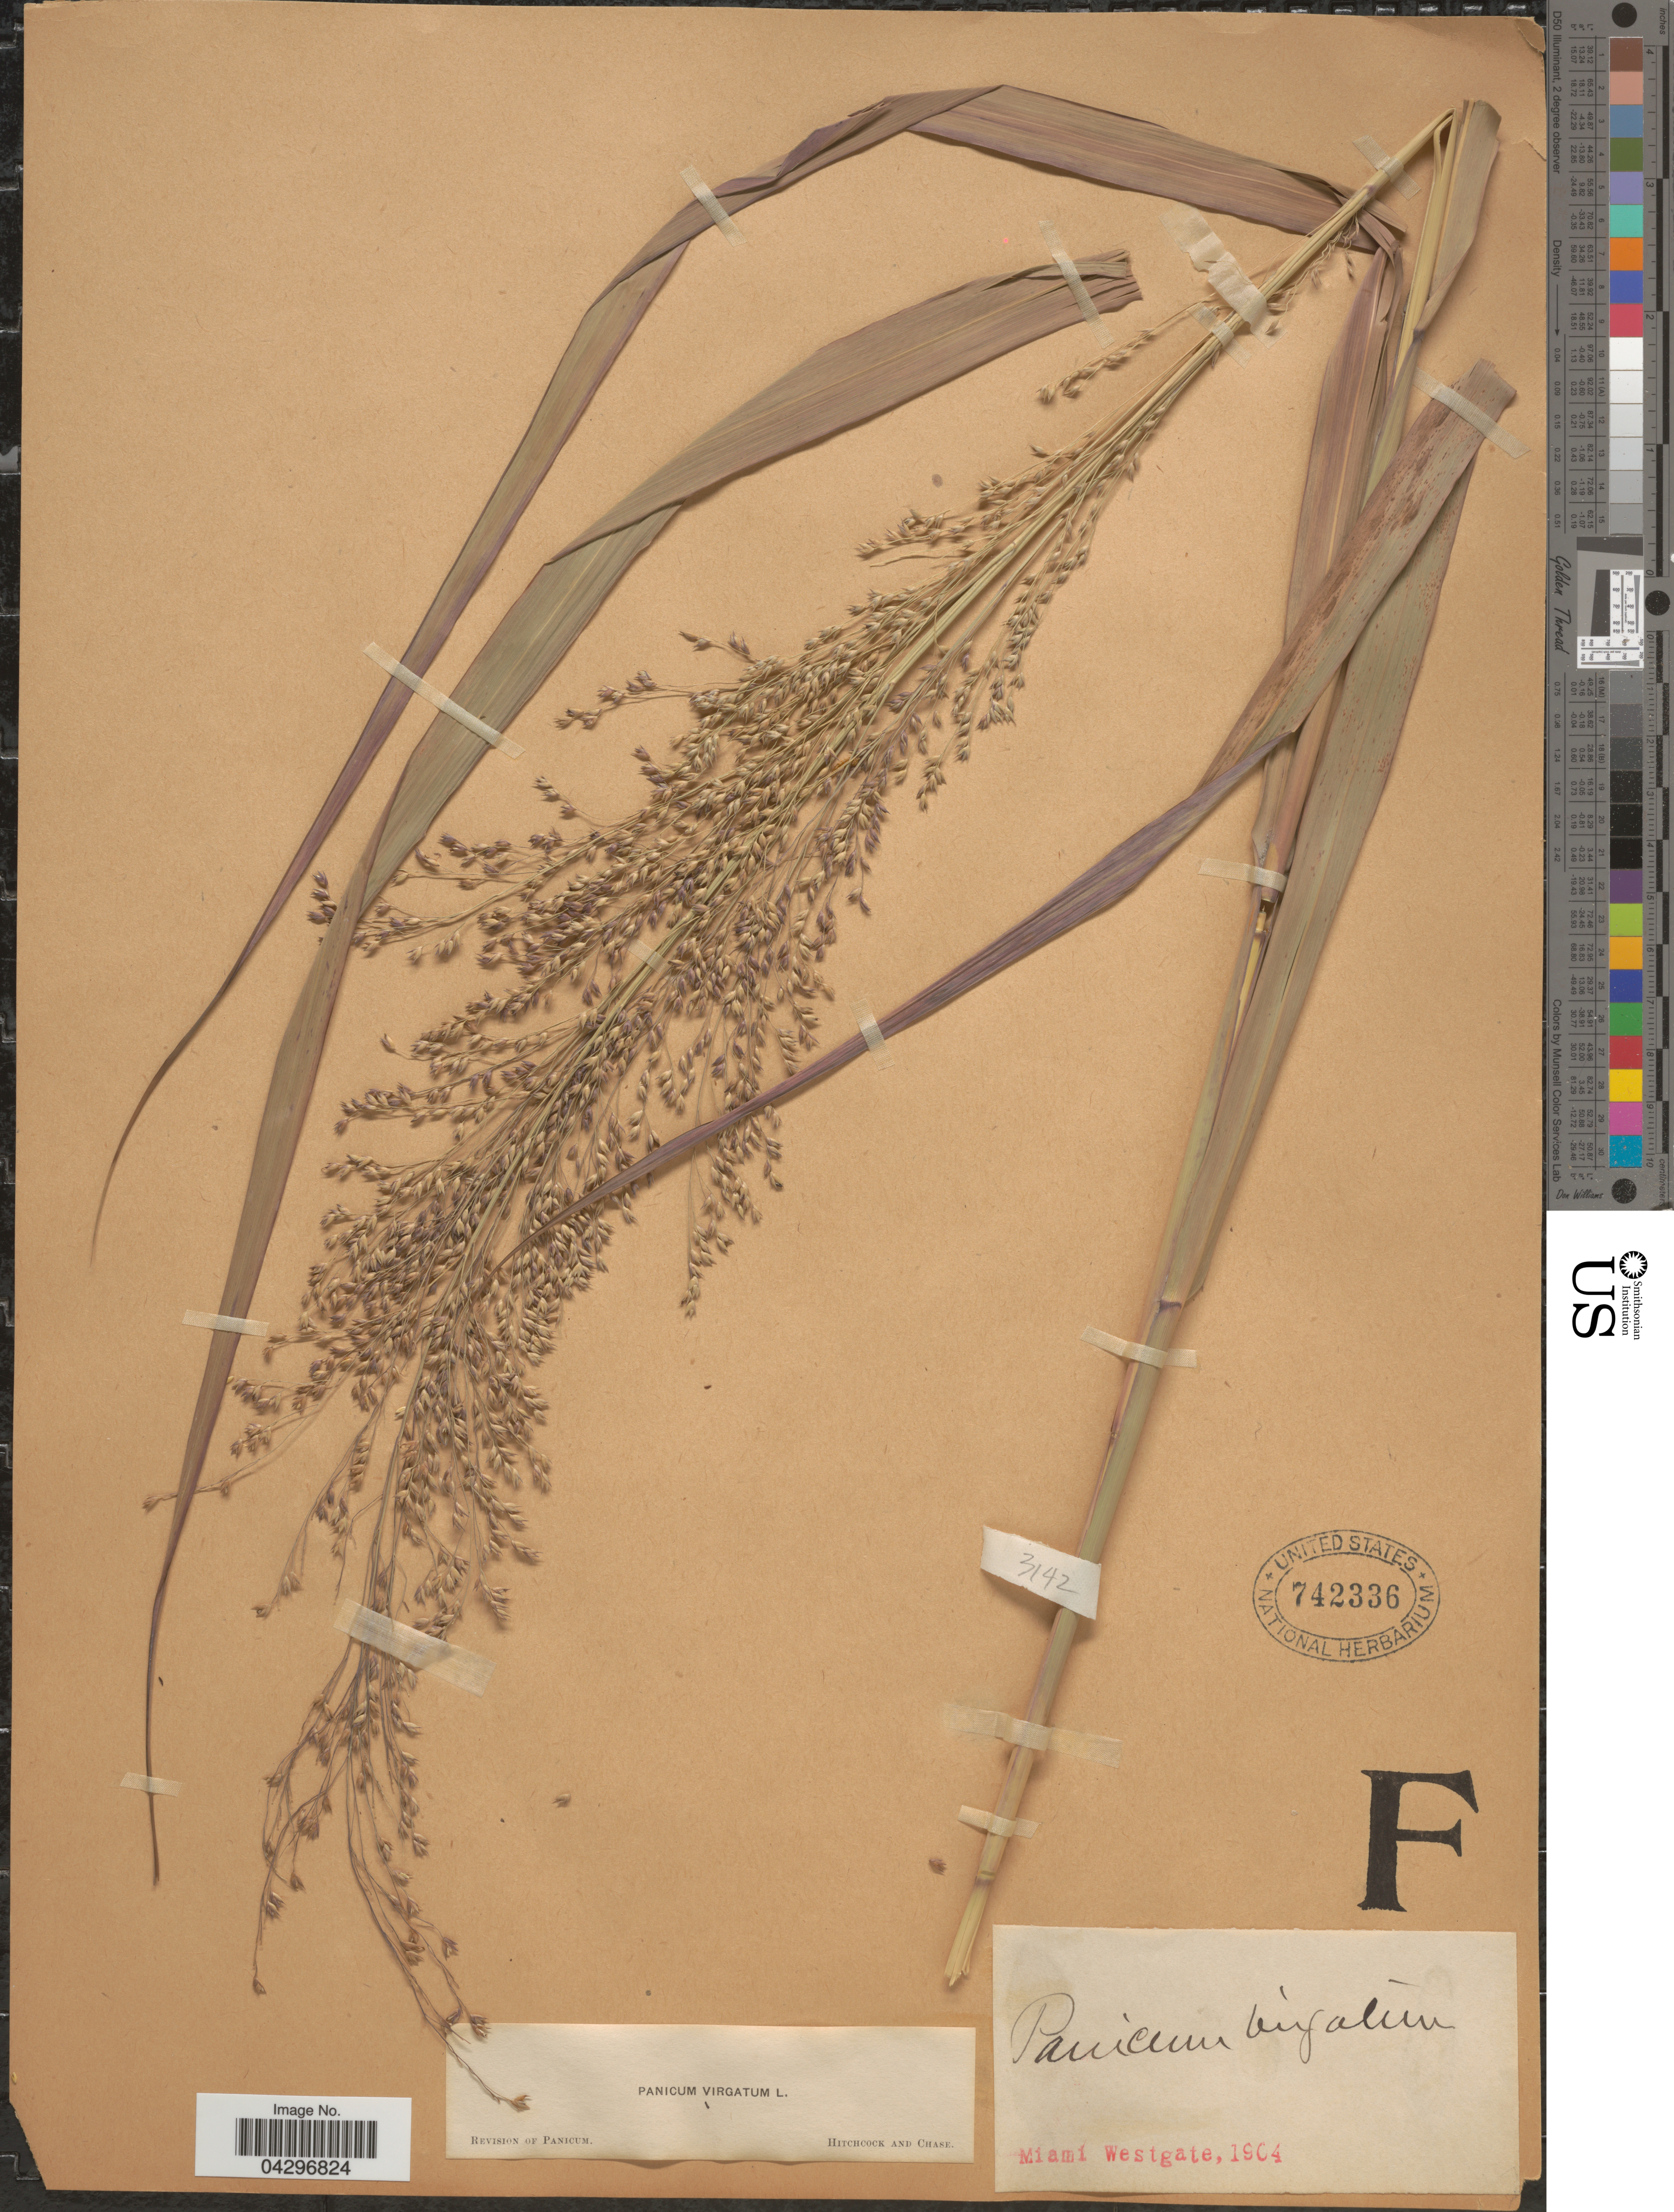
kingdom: Plantae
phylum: Tracheophyta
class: Liliopsida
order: Poales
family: Poaceae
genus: Panicum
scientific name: Panicum virgatum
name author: L.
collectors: -. Westgate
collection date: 1904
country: United States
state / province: Florida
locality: Miami.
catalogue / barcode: US 742336